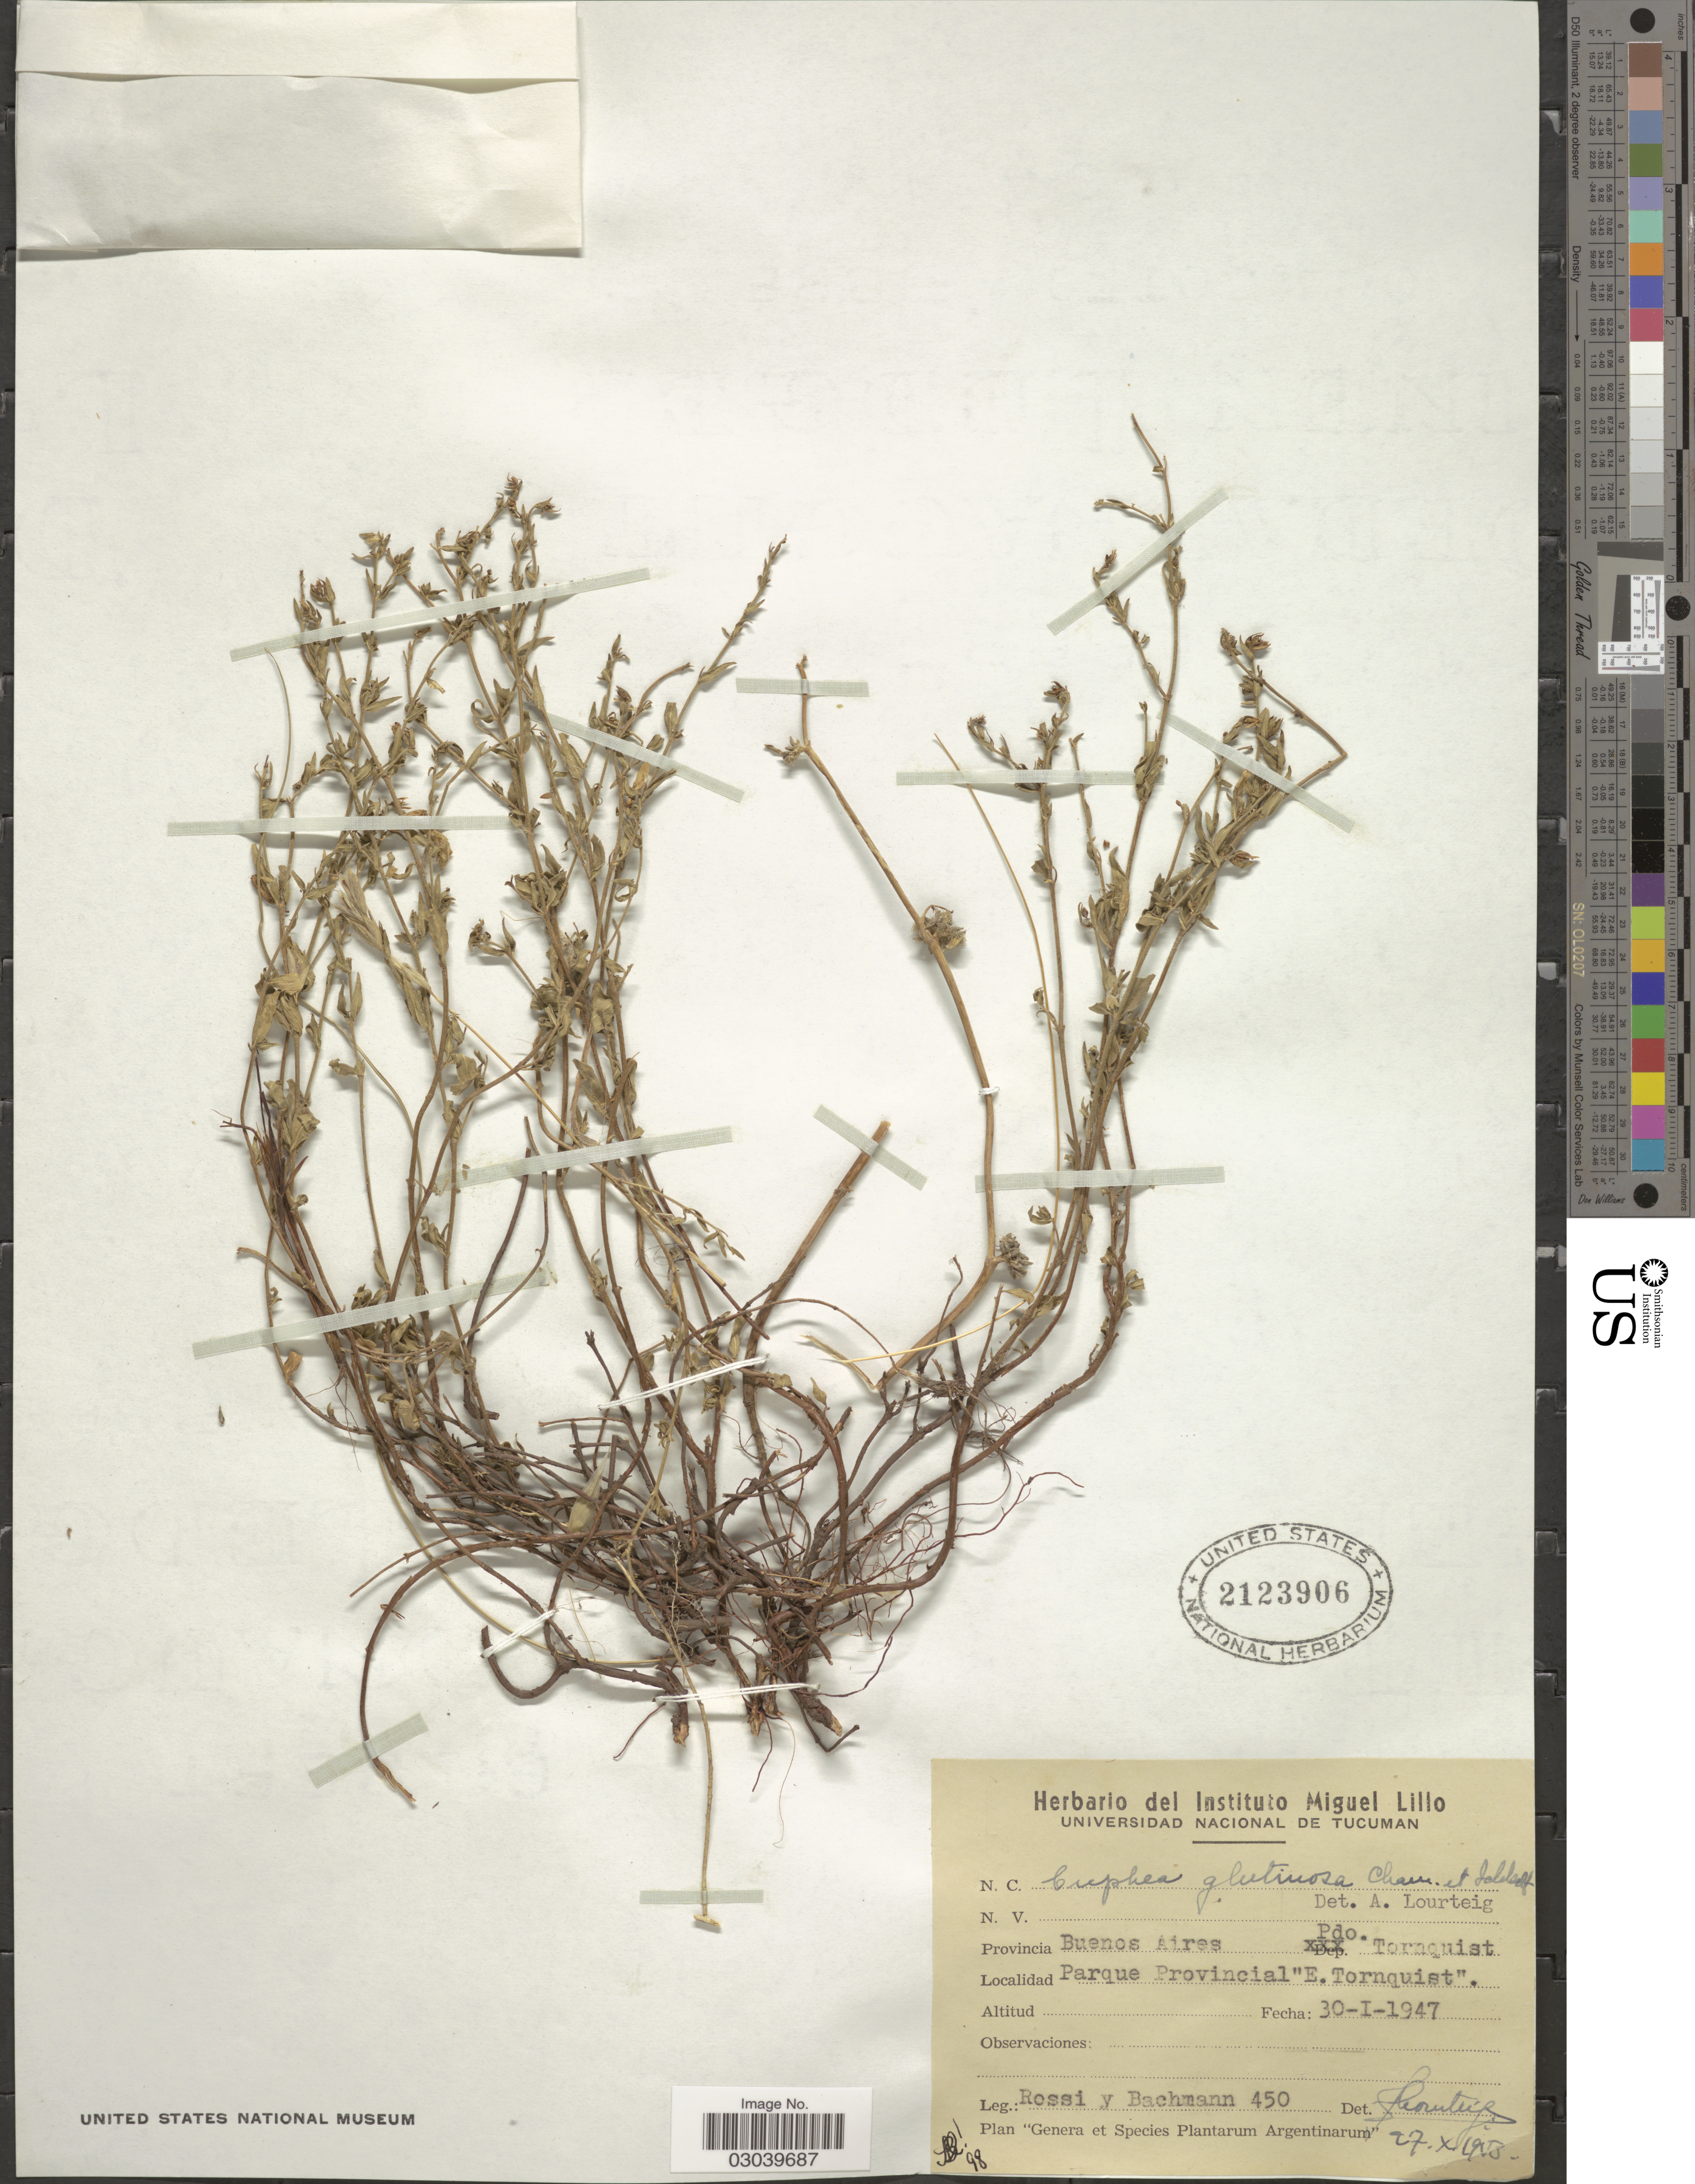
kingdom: Plantae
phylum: Tracheophyta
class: Magnoliopsida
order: Myrtales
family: Lythraceae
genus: Cuphea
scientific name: Cuphea glutinosa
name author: Cham. & Schltdl.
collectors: Rossi & Bachmann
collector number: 450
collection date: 1947-01-30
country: Argentina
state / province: Buenos Aires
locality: Pdo. Tornquist. Parque Provincial "E. Tornquist".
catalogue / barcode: US 2123906